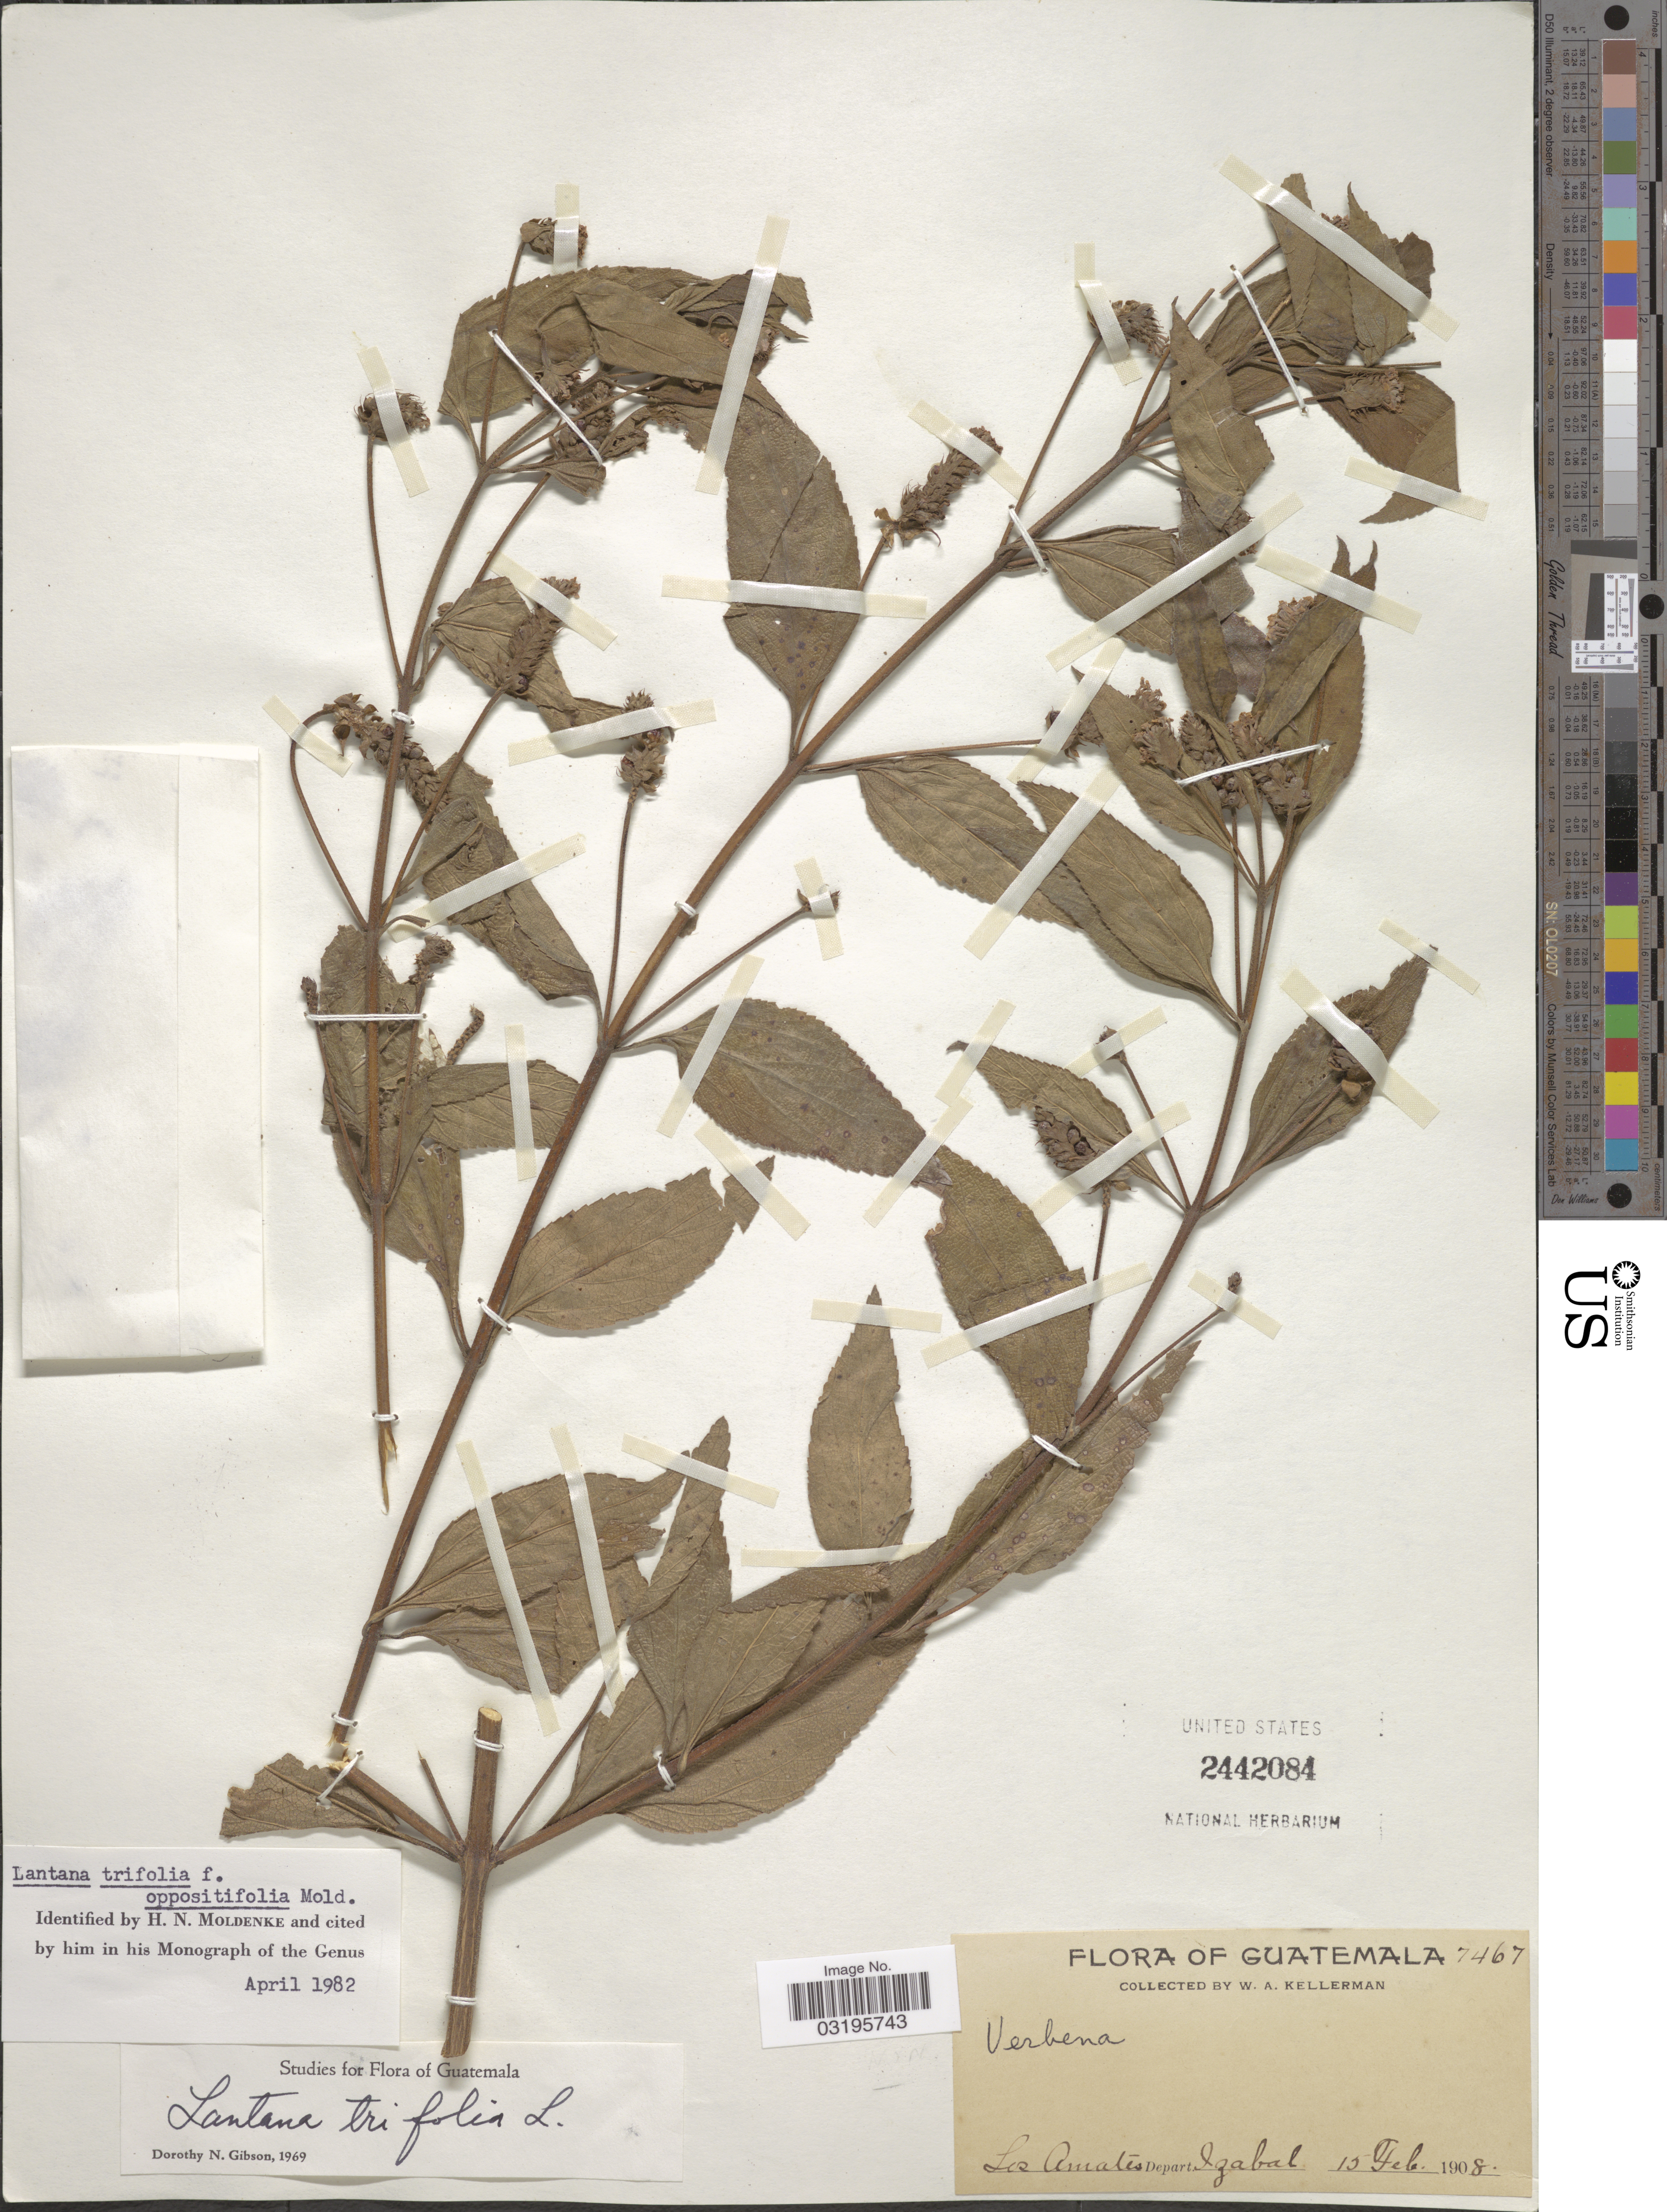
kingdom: Plantae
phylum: Tracheophyta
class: Magnoliopsida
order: Lamiales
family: Verbenaceae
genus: Lantana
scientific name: Lantana trifolia f. oppositifolia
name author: Moldenke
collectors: W. Kellerman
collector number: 7467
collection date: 1908-02-15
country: Guatemala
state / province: Izabal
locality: Los Amates. Depart. Izabal.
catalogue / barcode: US 2442084